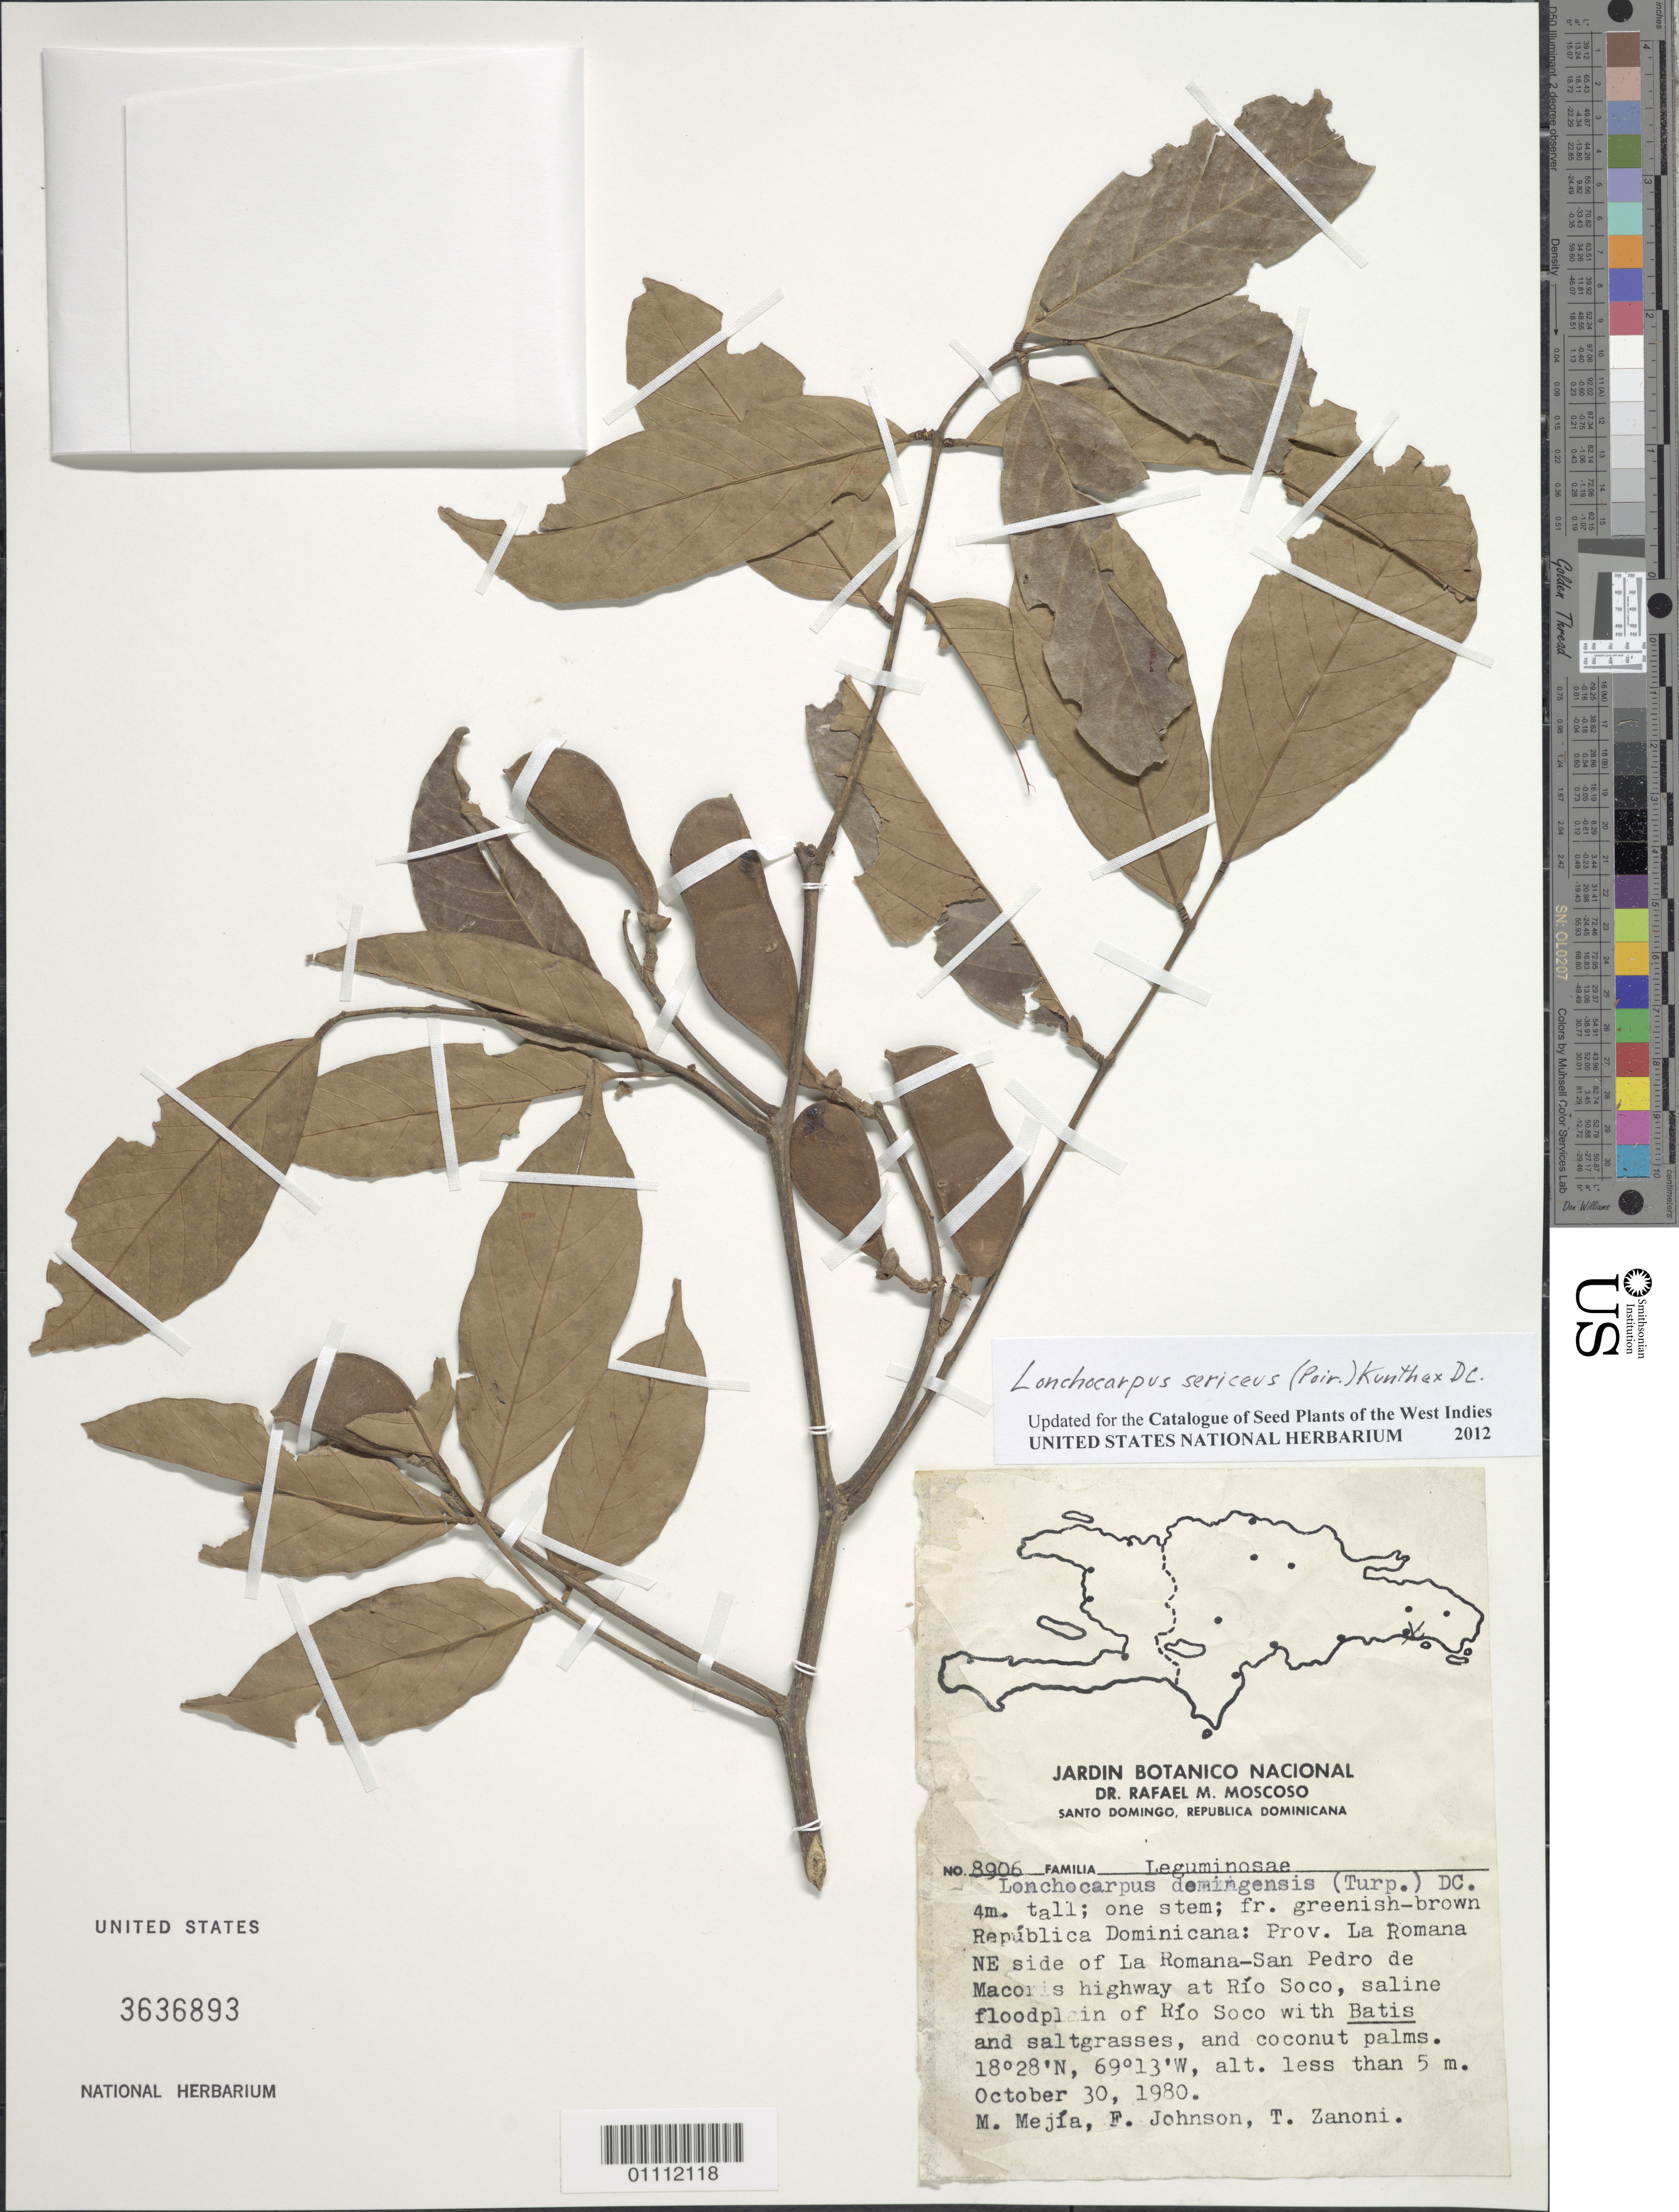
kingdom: Plantae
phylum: Tracheophyta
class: Magnoliopsida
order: Fabales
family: Fabaceae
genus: Lonchocarpus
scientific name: Lonchocarpus sericeus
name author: (Poir.) Kunth ex DC.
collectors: M. Mejia, F. Johnson & T. A. Zanoni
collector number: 8906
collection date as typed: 30 Oct 1980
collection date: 1980-10-30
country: Dominican Republic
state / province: La Romana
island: Hispaniola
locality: NE side of La Romana-San Pedro de Macoris highway at Río Soco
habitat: Saline floodplain or río with Batis and salt grasses and coconut palms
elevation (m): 5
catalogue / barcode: US 3636893